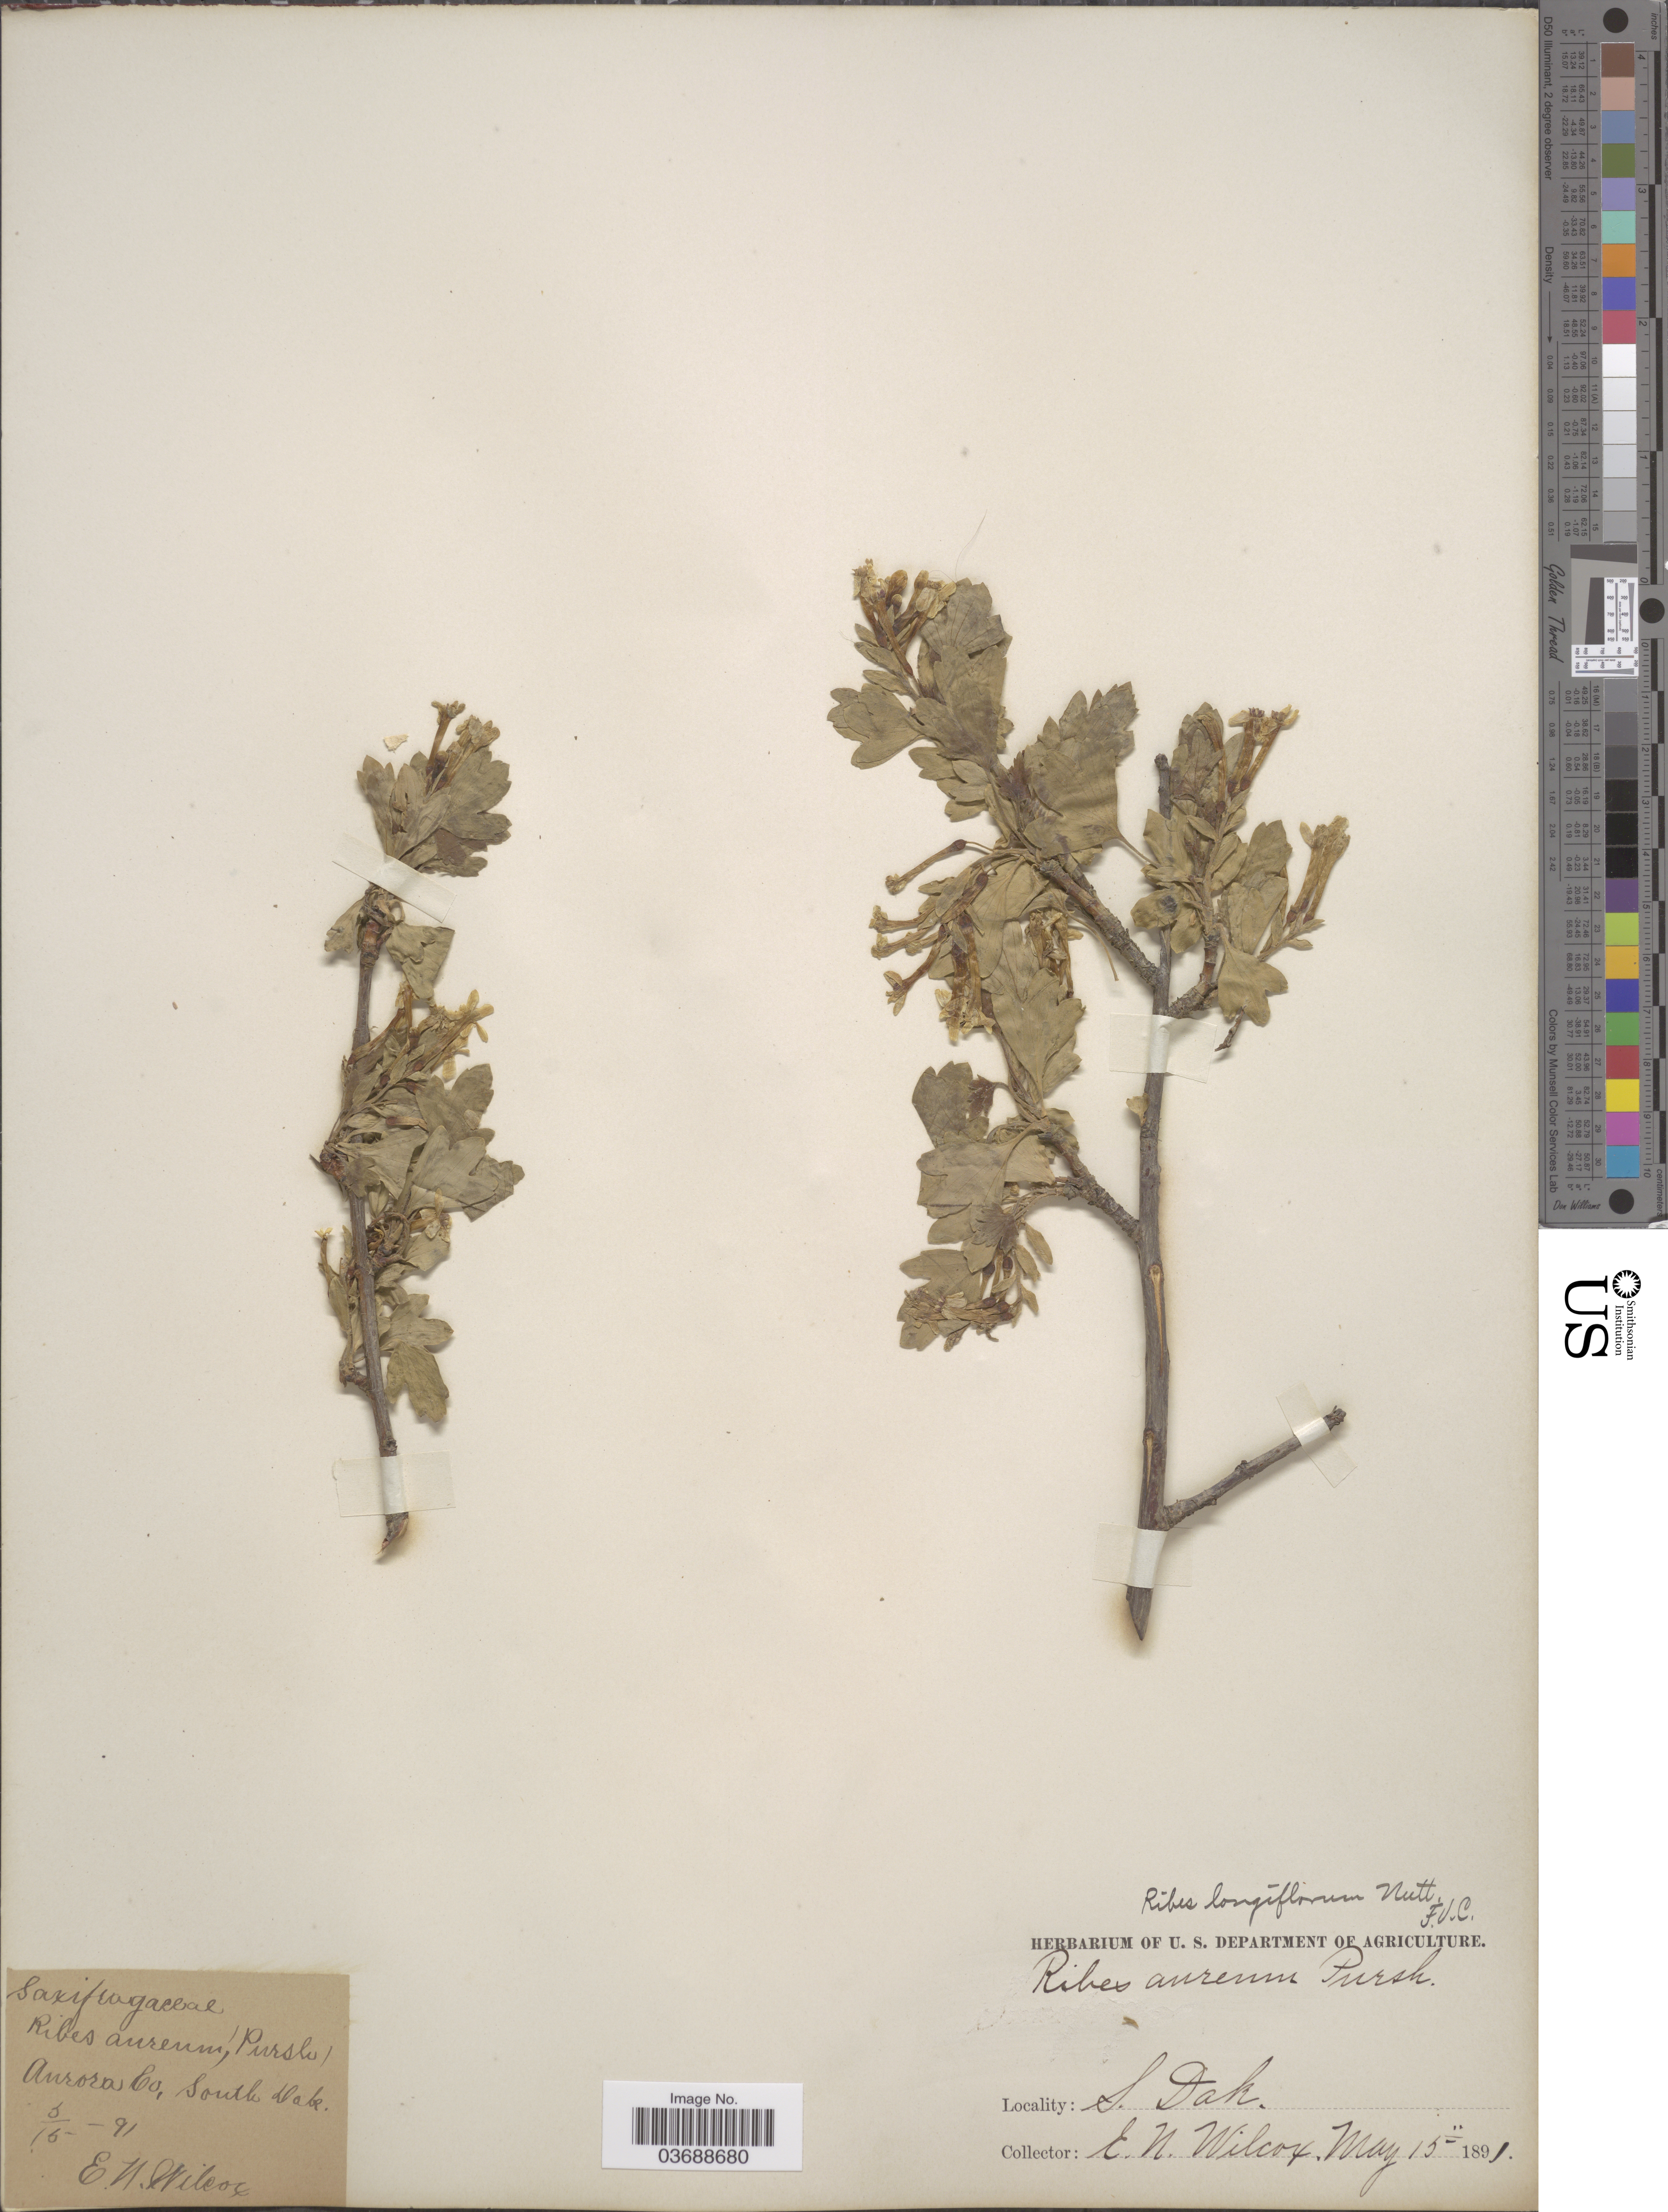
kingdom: Plantae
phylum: Tracheophyta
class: Magnoliopsida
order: Saxifragales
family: Grossulariaceae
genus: Ribes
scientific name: Ribes odoratum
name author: H.L. Wendl.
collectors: E. Wilcox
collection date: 1891-05-15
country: United States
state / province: South Dakota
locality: Aurora Co.